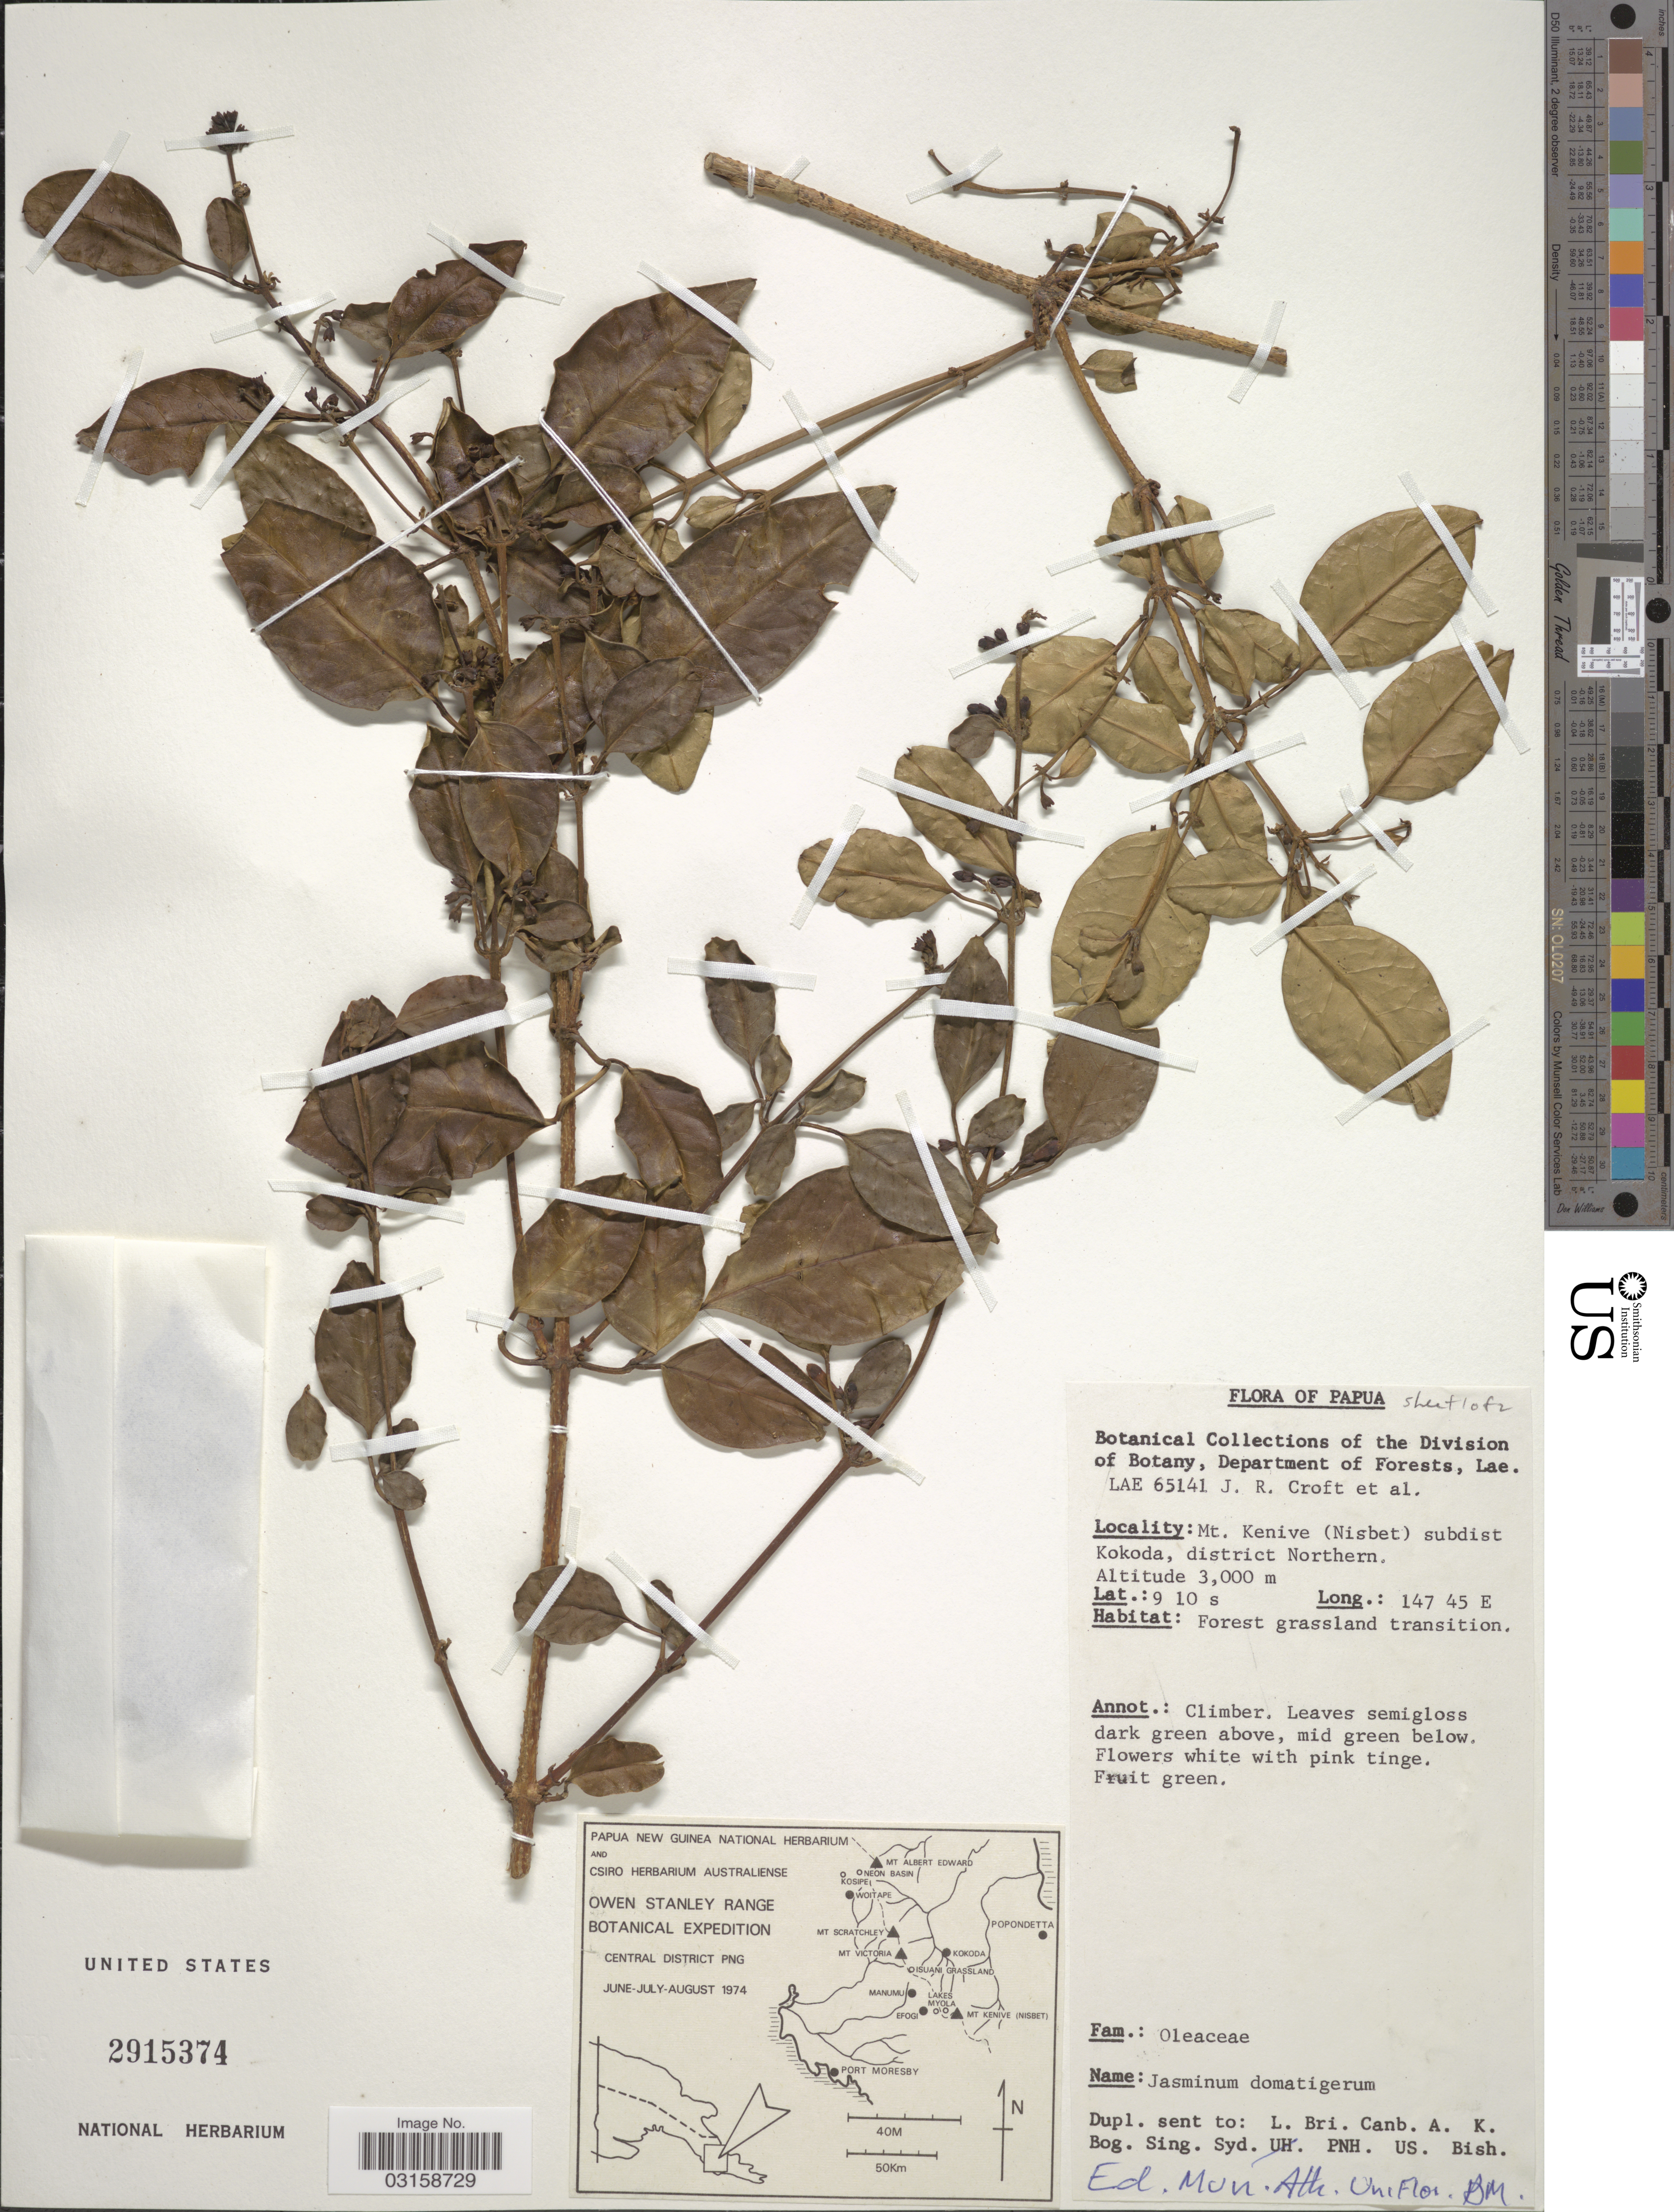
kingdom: Plantae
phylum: Tracheophyta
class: Magnoliopsida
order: Lamiales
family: Oleaceae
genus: Jasminum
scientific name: Jasminum domatiigerum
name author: Lingelsh.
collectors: J. R. Croft & et al.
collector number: LAE 65141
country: Papua New Guinea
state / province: Northern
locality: Papua. Mt. Kenive (Nisbet) subdist Kokoda.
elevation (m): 3000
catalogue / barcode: US 2915374